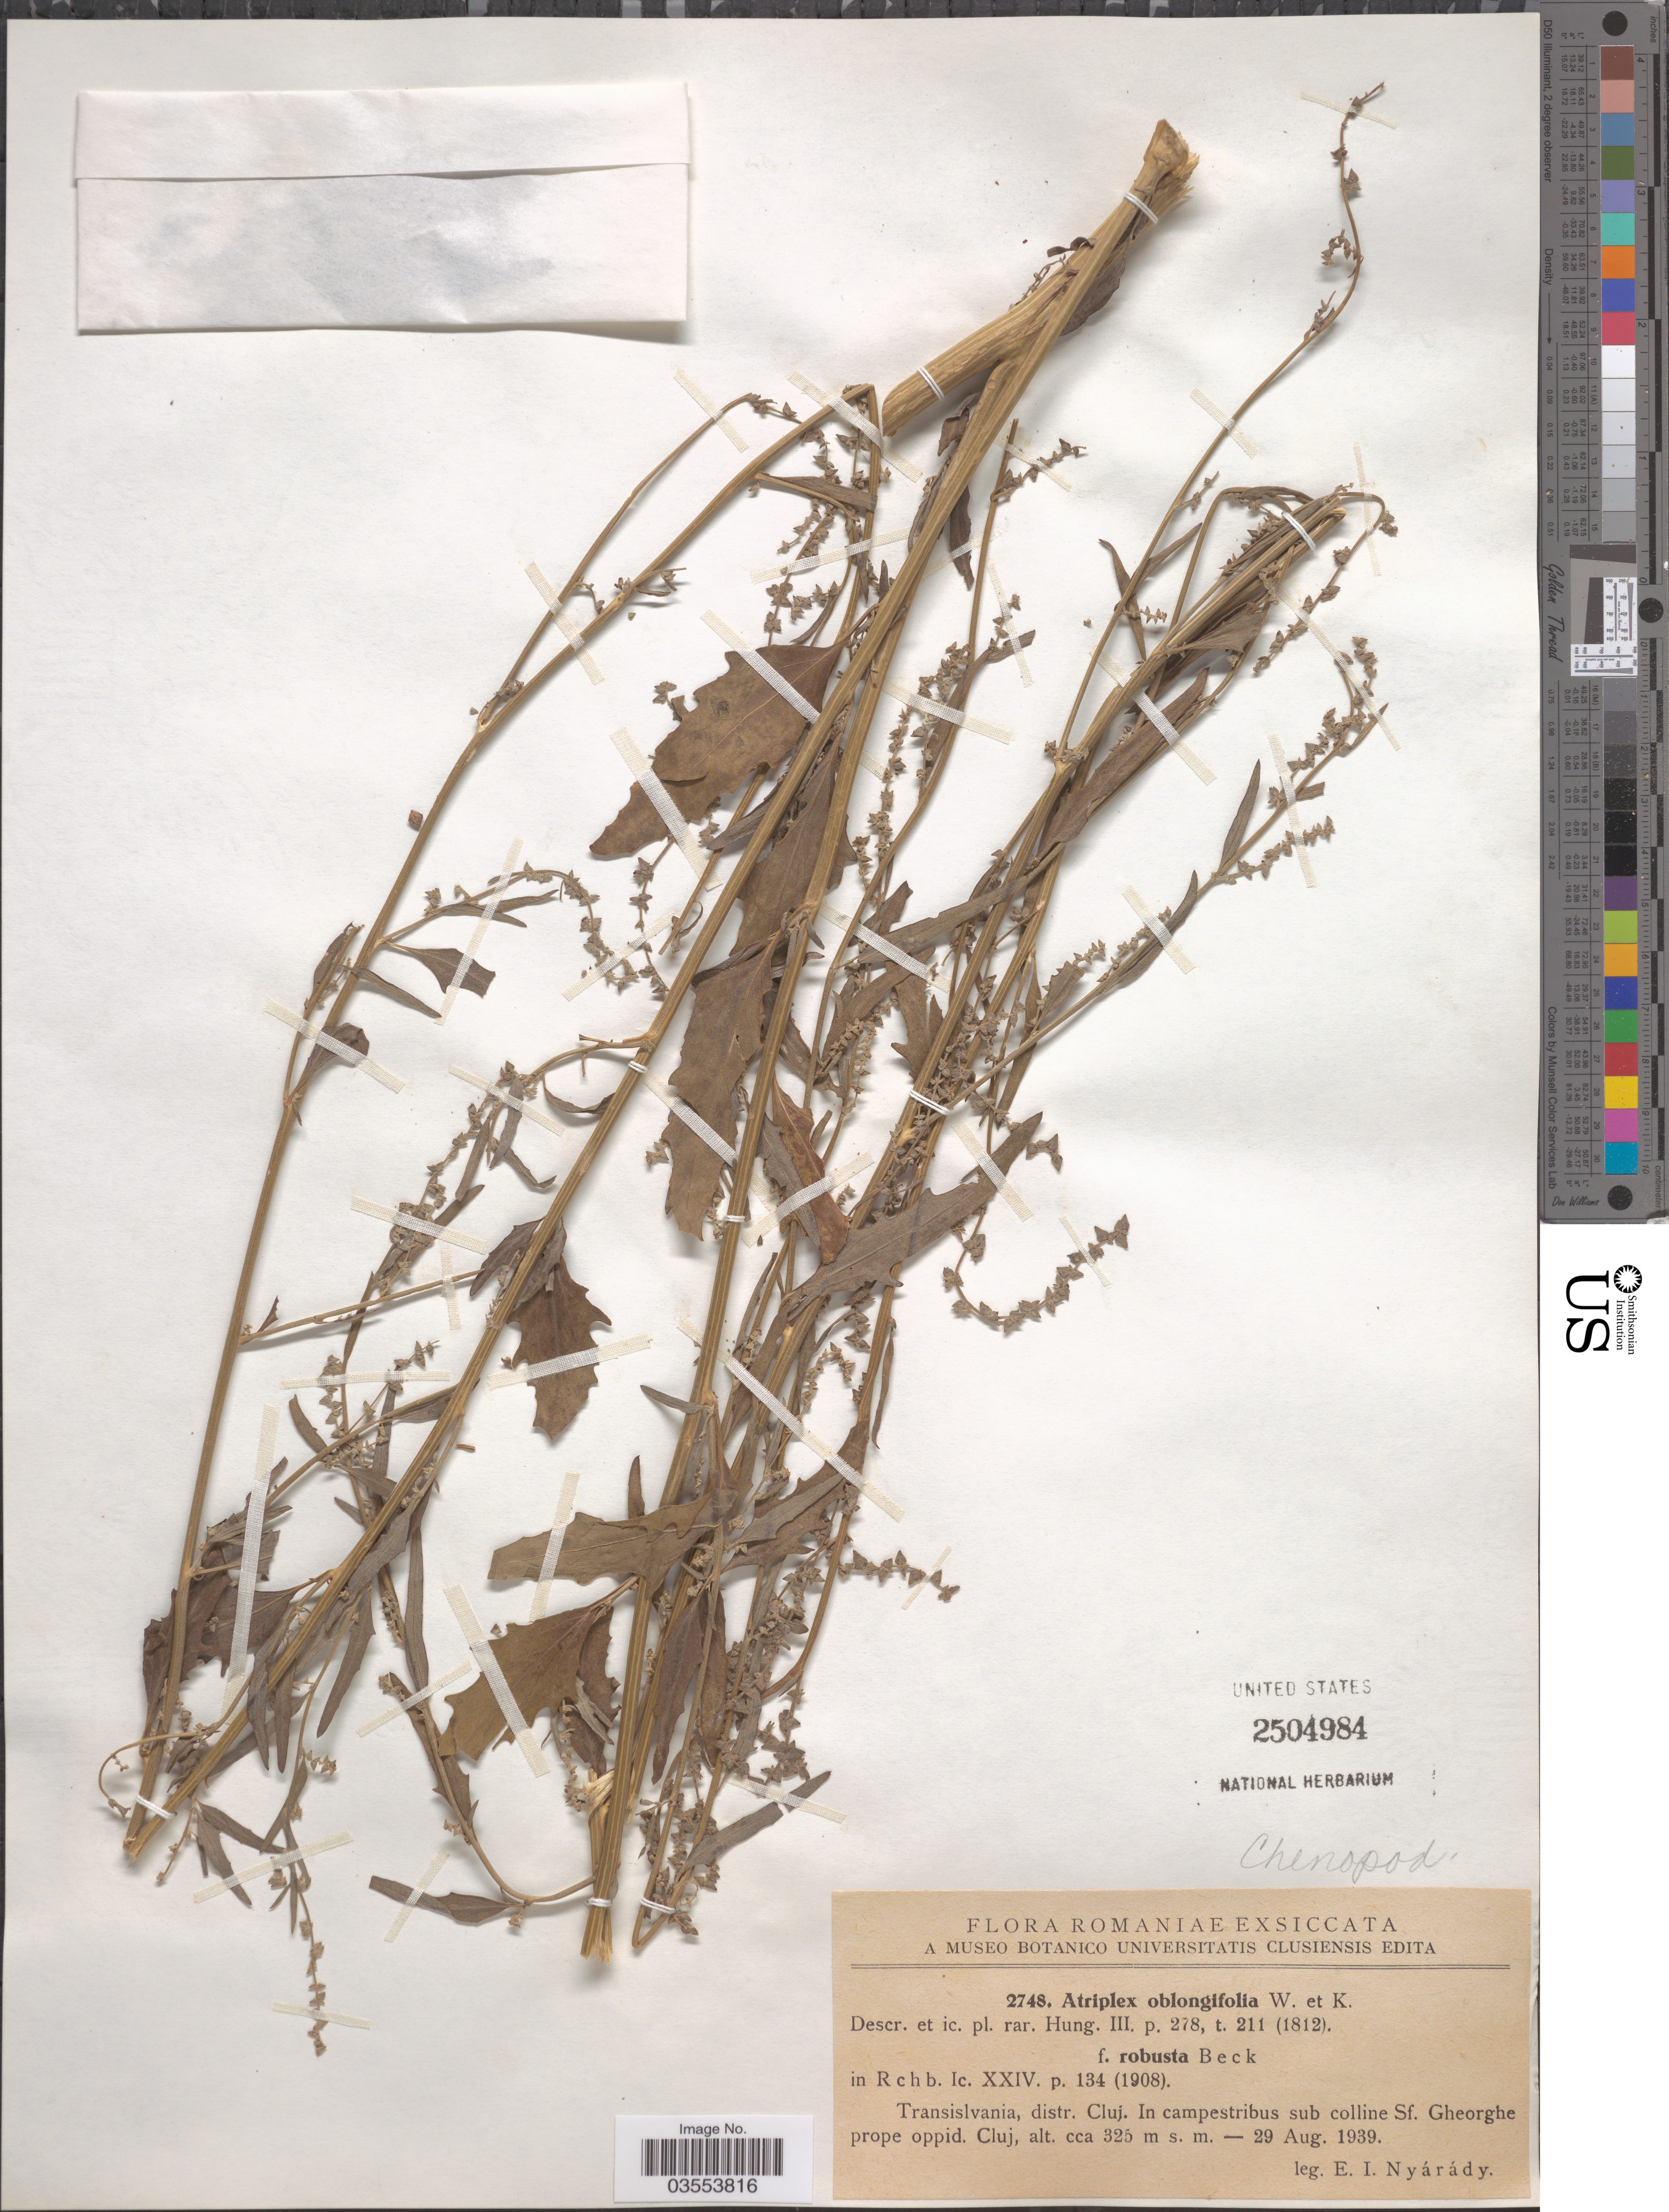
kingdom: Plantae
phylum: Tracheophyta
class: Magnoliopsida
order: Caryophyllales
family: Amaranthaceae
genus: Atriplex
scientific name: Atriplex oblongifolia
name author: Waldst. & Kit.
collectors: E. Nyárády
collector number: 2748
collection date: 1939-08-29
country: Romania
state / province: Cluj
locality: Transislvania, distr. Cluj. Im campestribus sub colline Sf. Gheorghe prope oppid. Cluj.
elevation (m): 325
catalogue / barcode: US 2504984